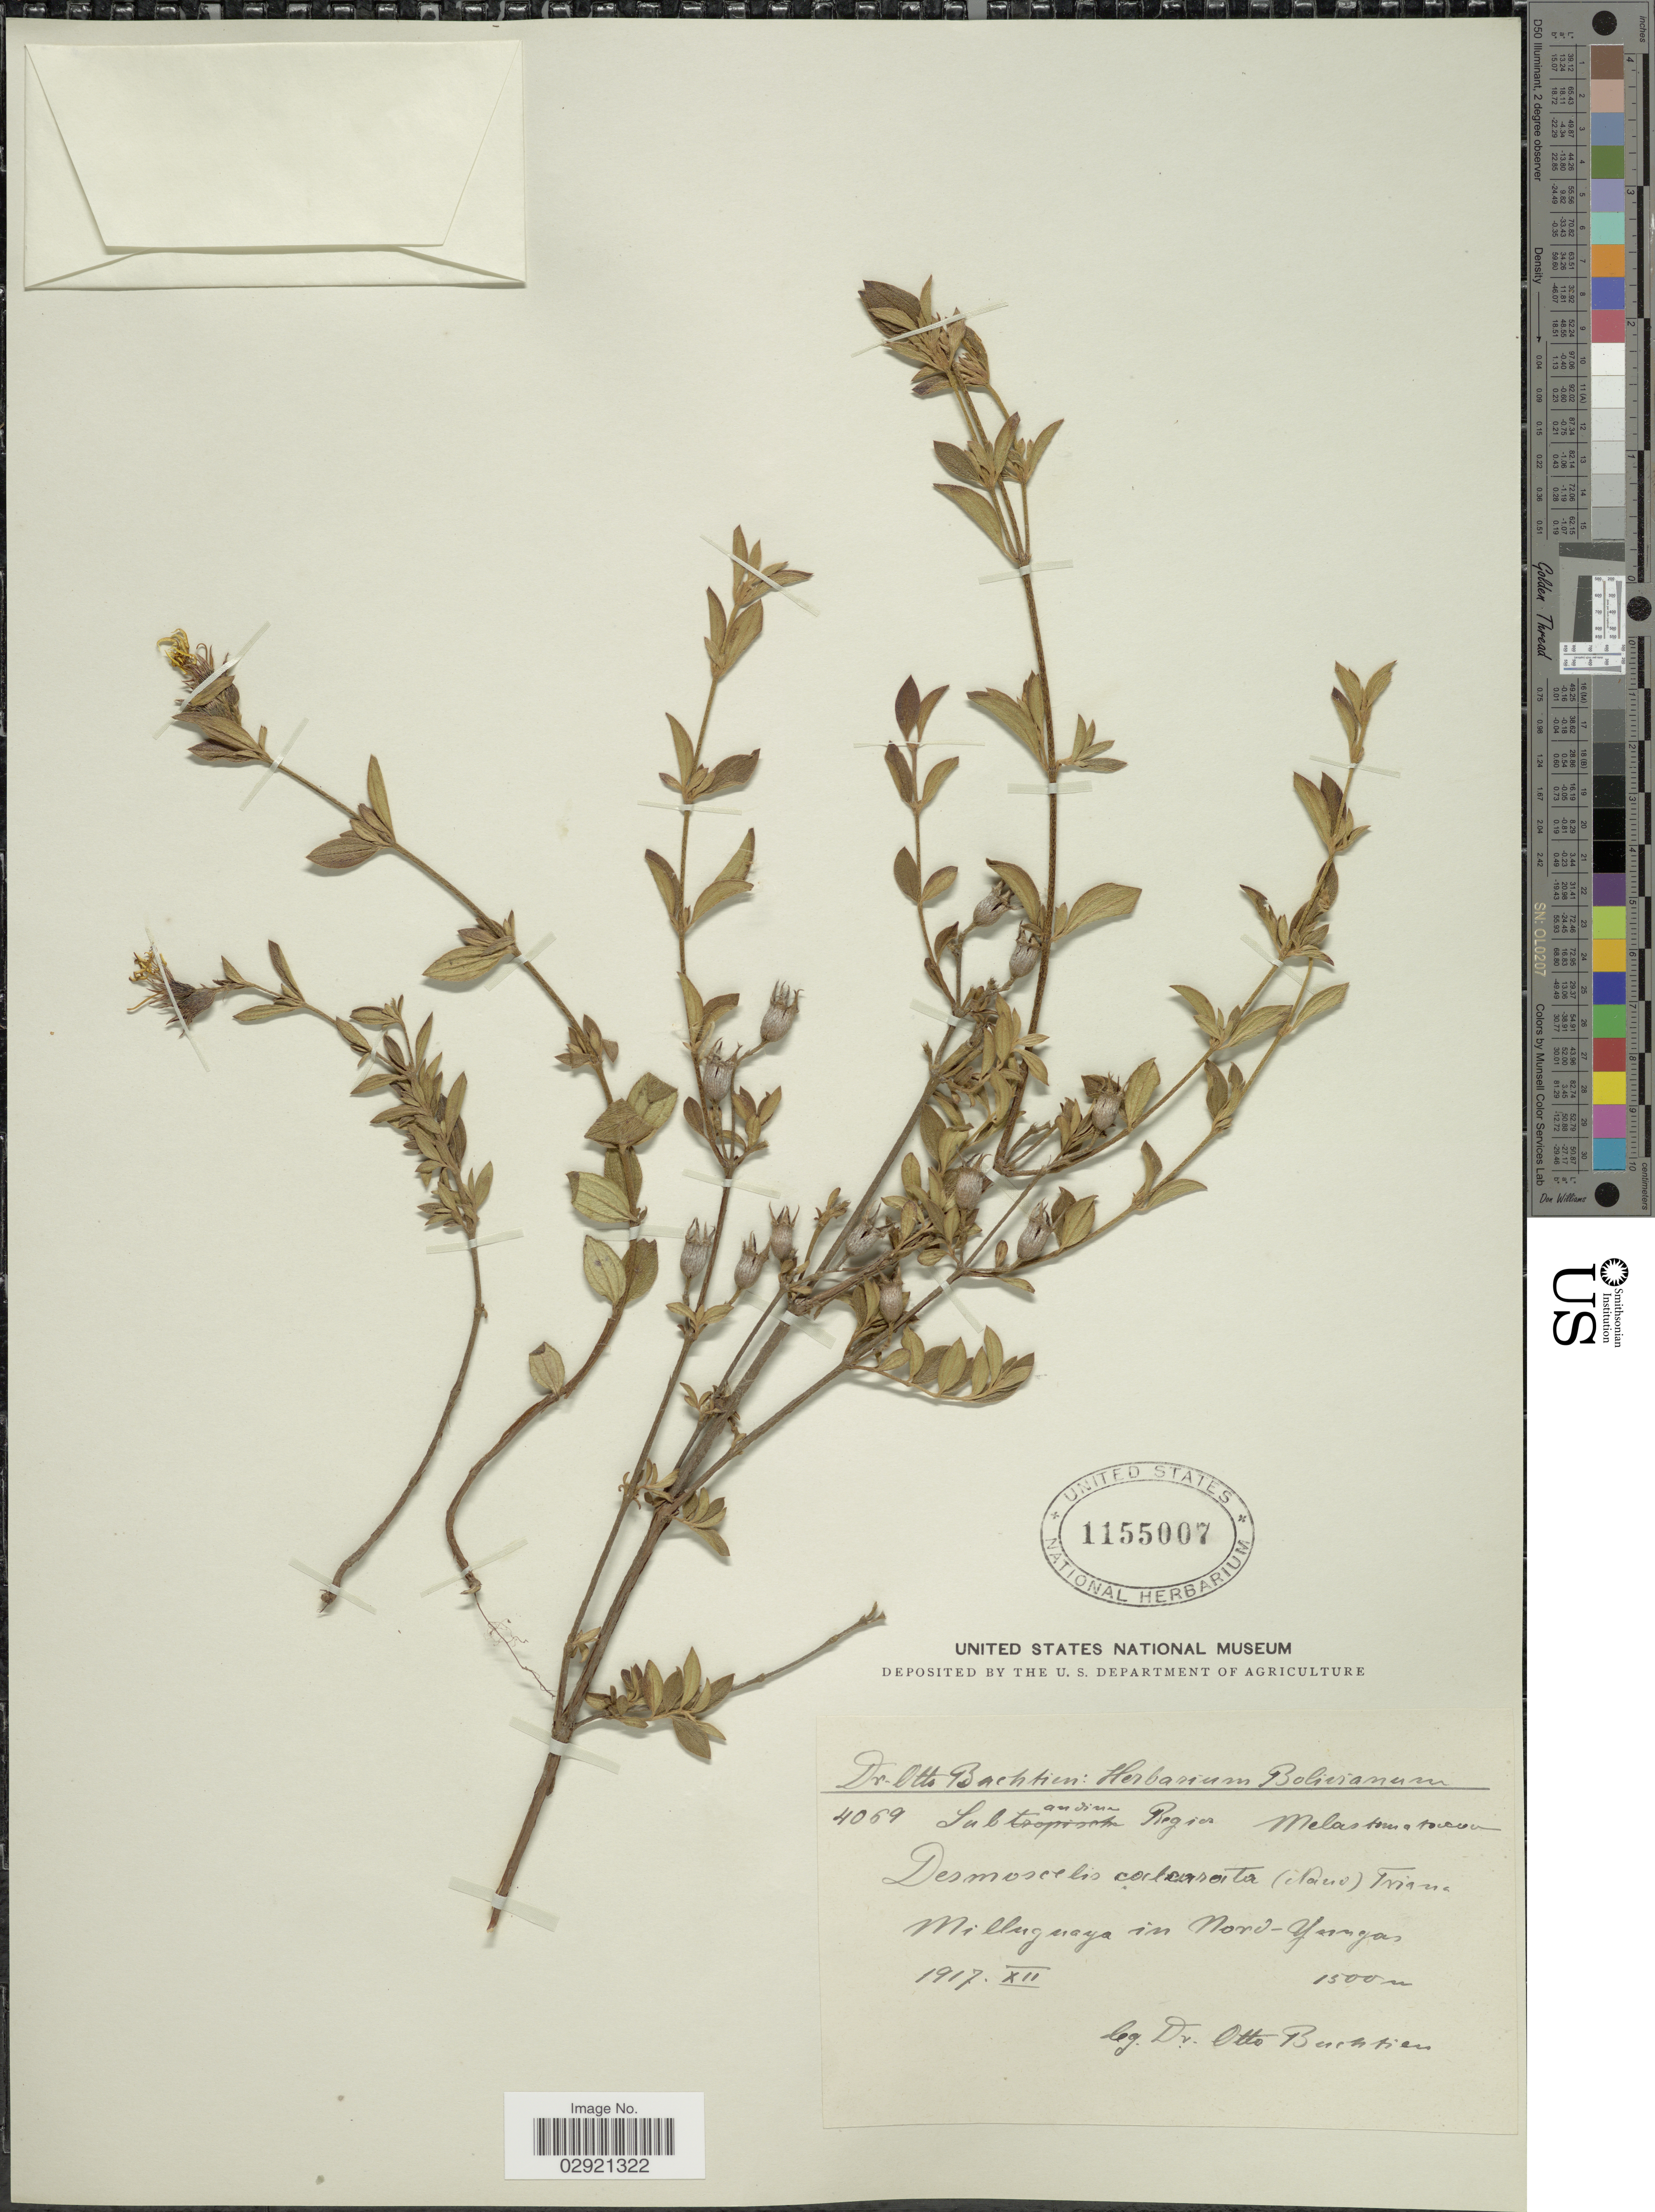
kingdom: Plantae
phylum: Tracheophyta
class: Magnoliopsida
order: Myrtales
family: Melastomataceae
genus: Desmoscelis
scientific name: Desmoscelis sp.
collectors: O. Buchtien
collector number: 4069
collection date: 1917-12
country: Bolivia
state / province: La Paz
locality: Milluguaya in Nord-Yungas.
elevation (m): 1500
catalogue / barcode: US 1155007